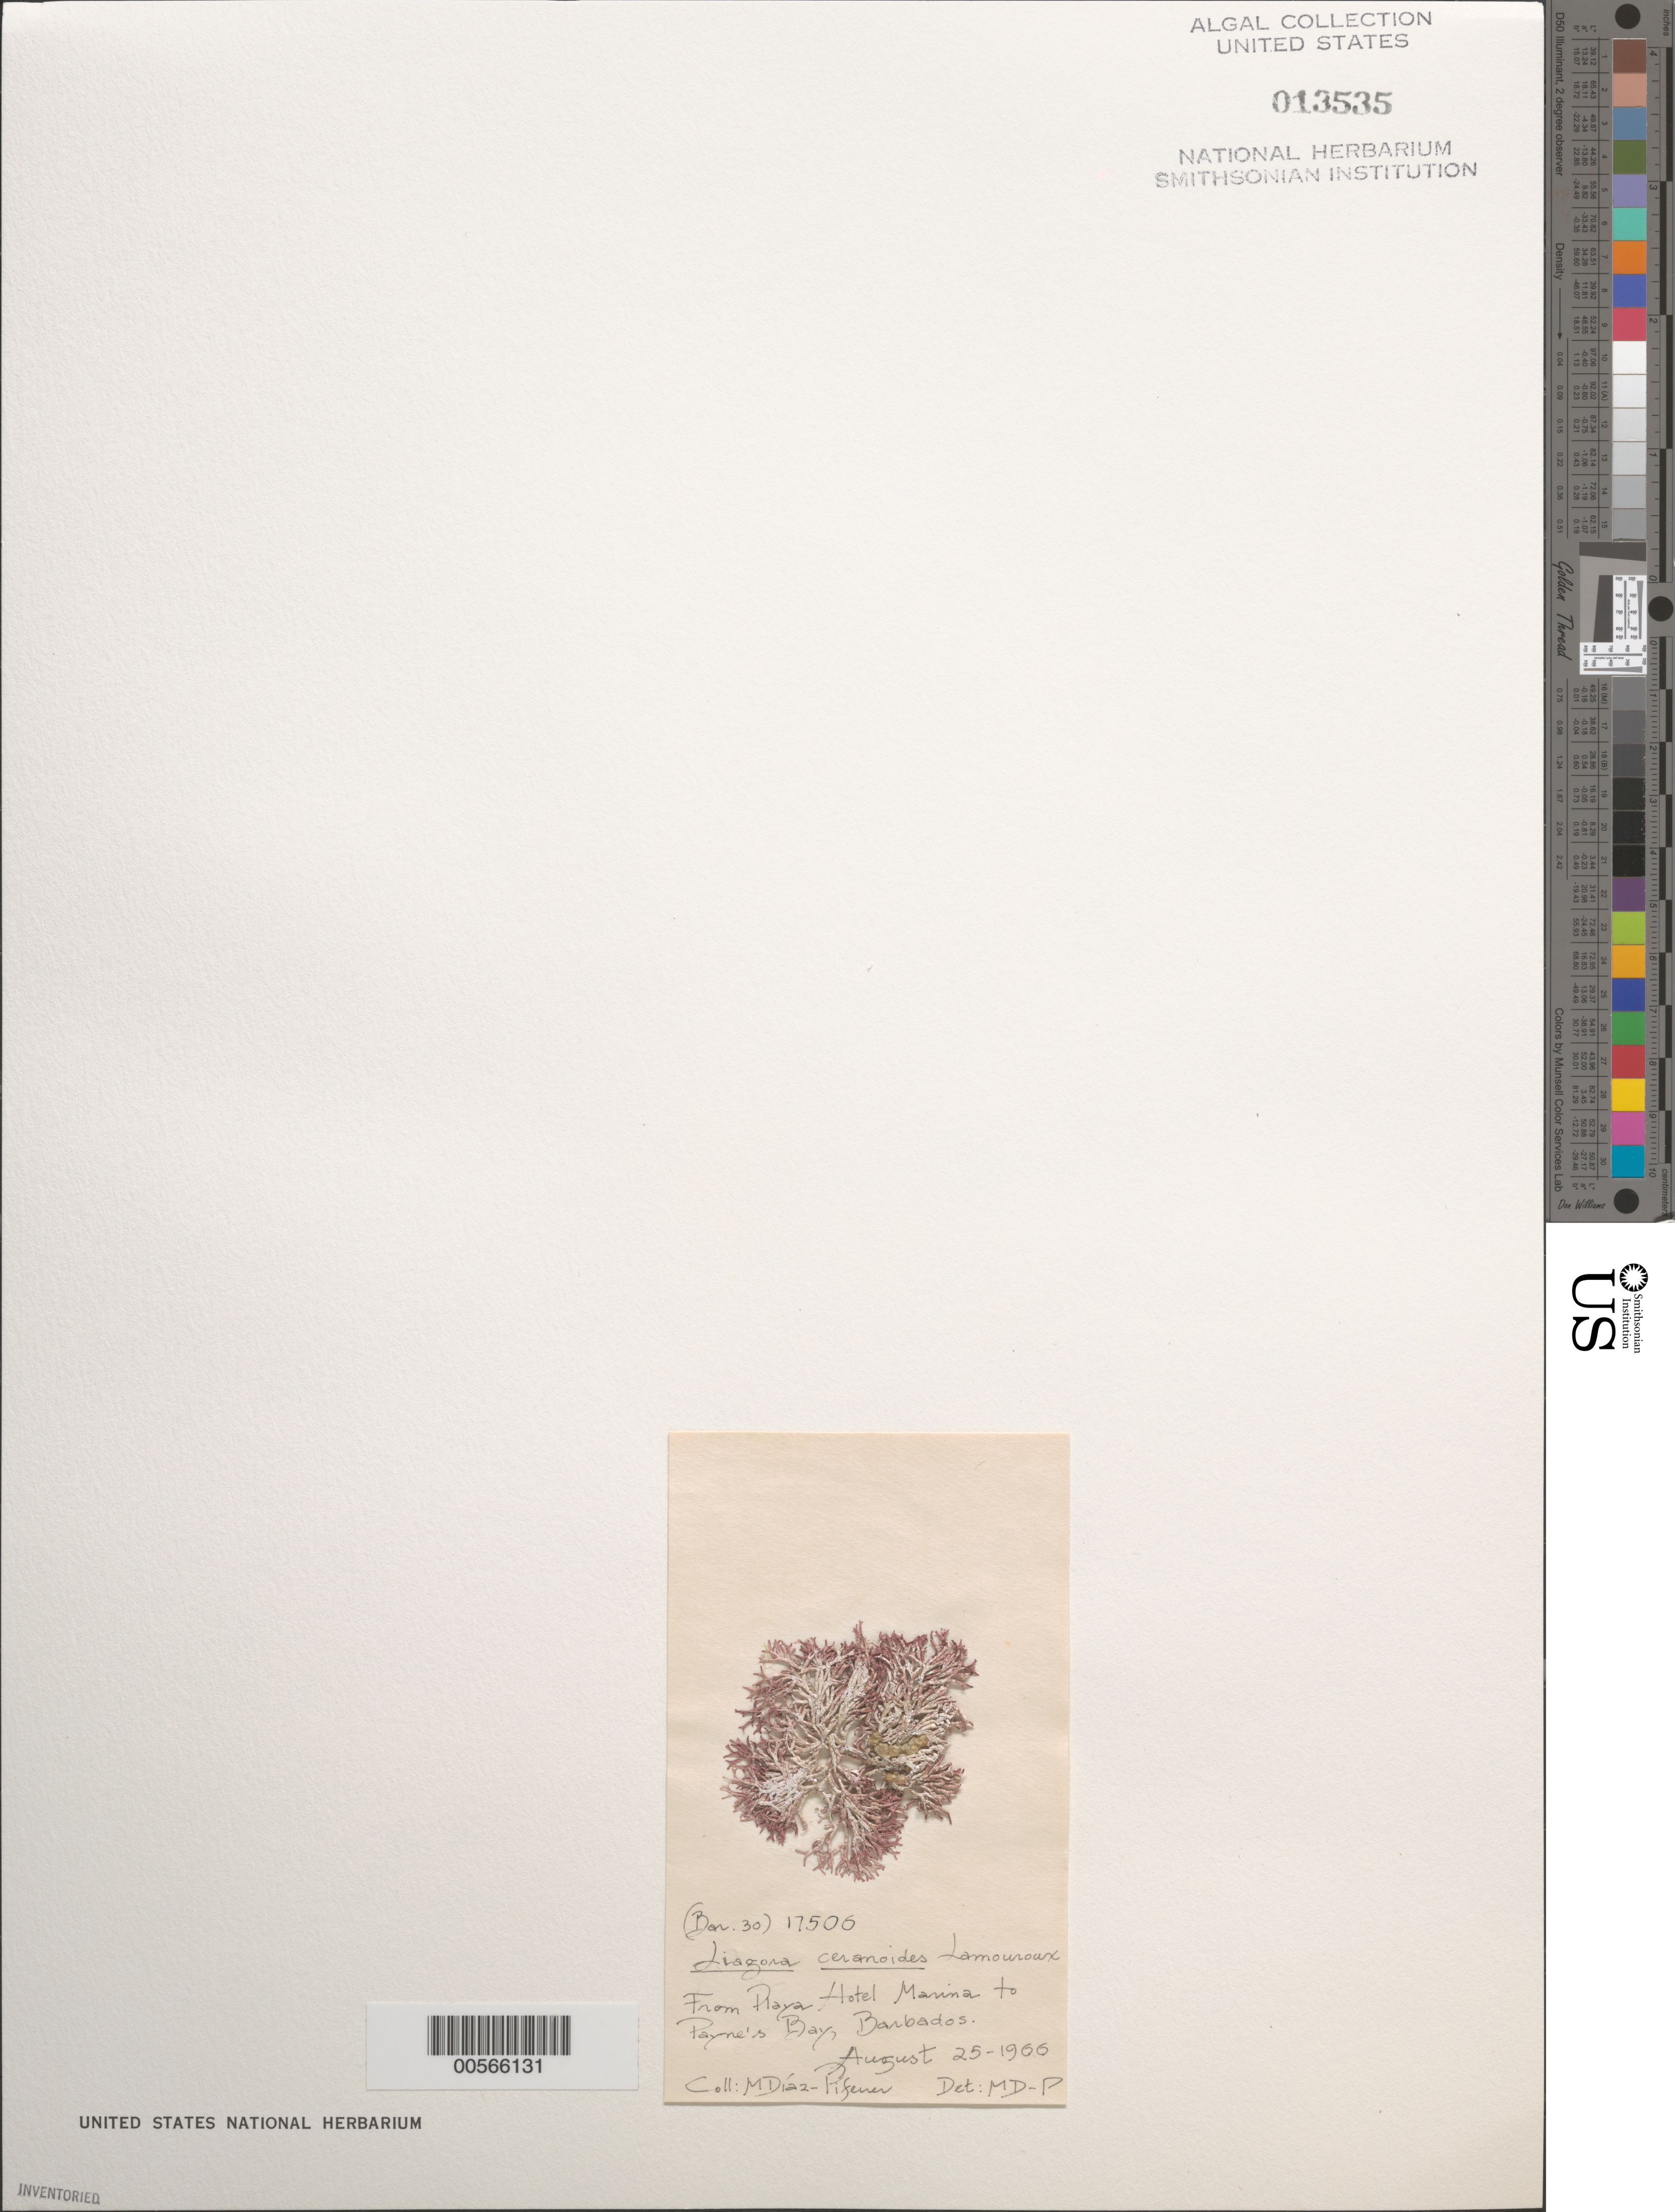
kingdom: Plantae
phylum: Rhodophyta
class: Florideophyceae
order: Nemaliales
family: Liagoraceae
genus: Liagora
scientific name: Liagora ceranoides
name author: J.V.Lamouroux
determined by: Diaz-Piferrer, M.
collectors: M. Diaz-Piferrer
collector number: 17506 & BAR. 30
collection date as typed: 25 Aug 1966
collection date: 1966-08-25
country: Barbados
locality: Between Playa Hotel Marina and Payne's Bay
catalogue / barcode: US 13535